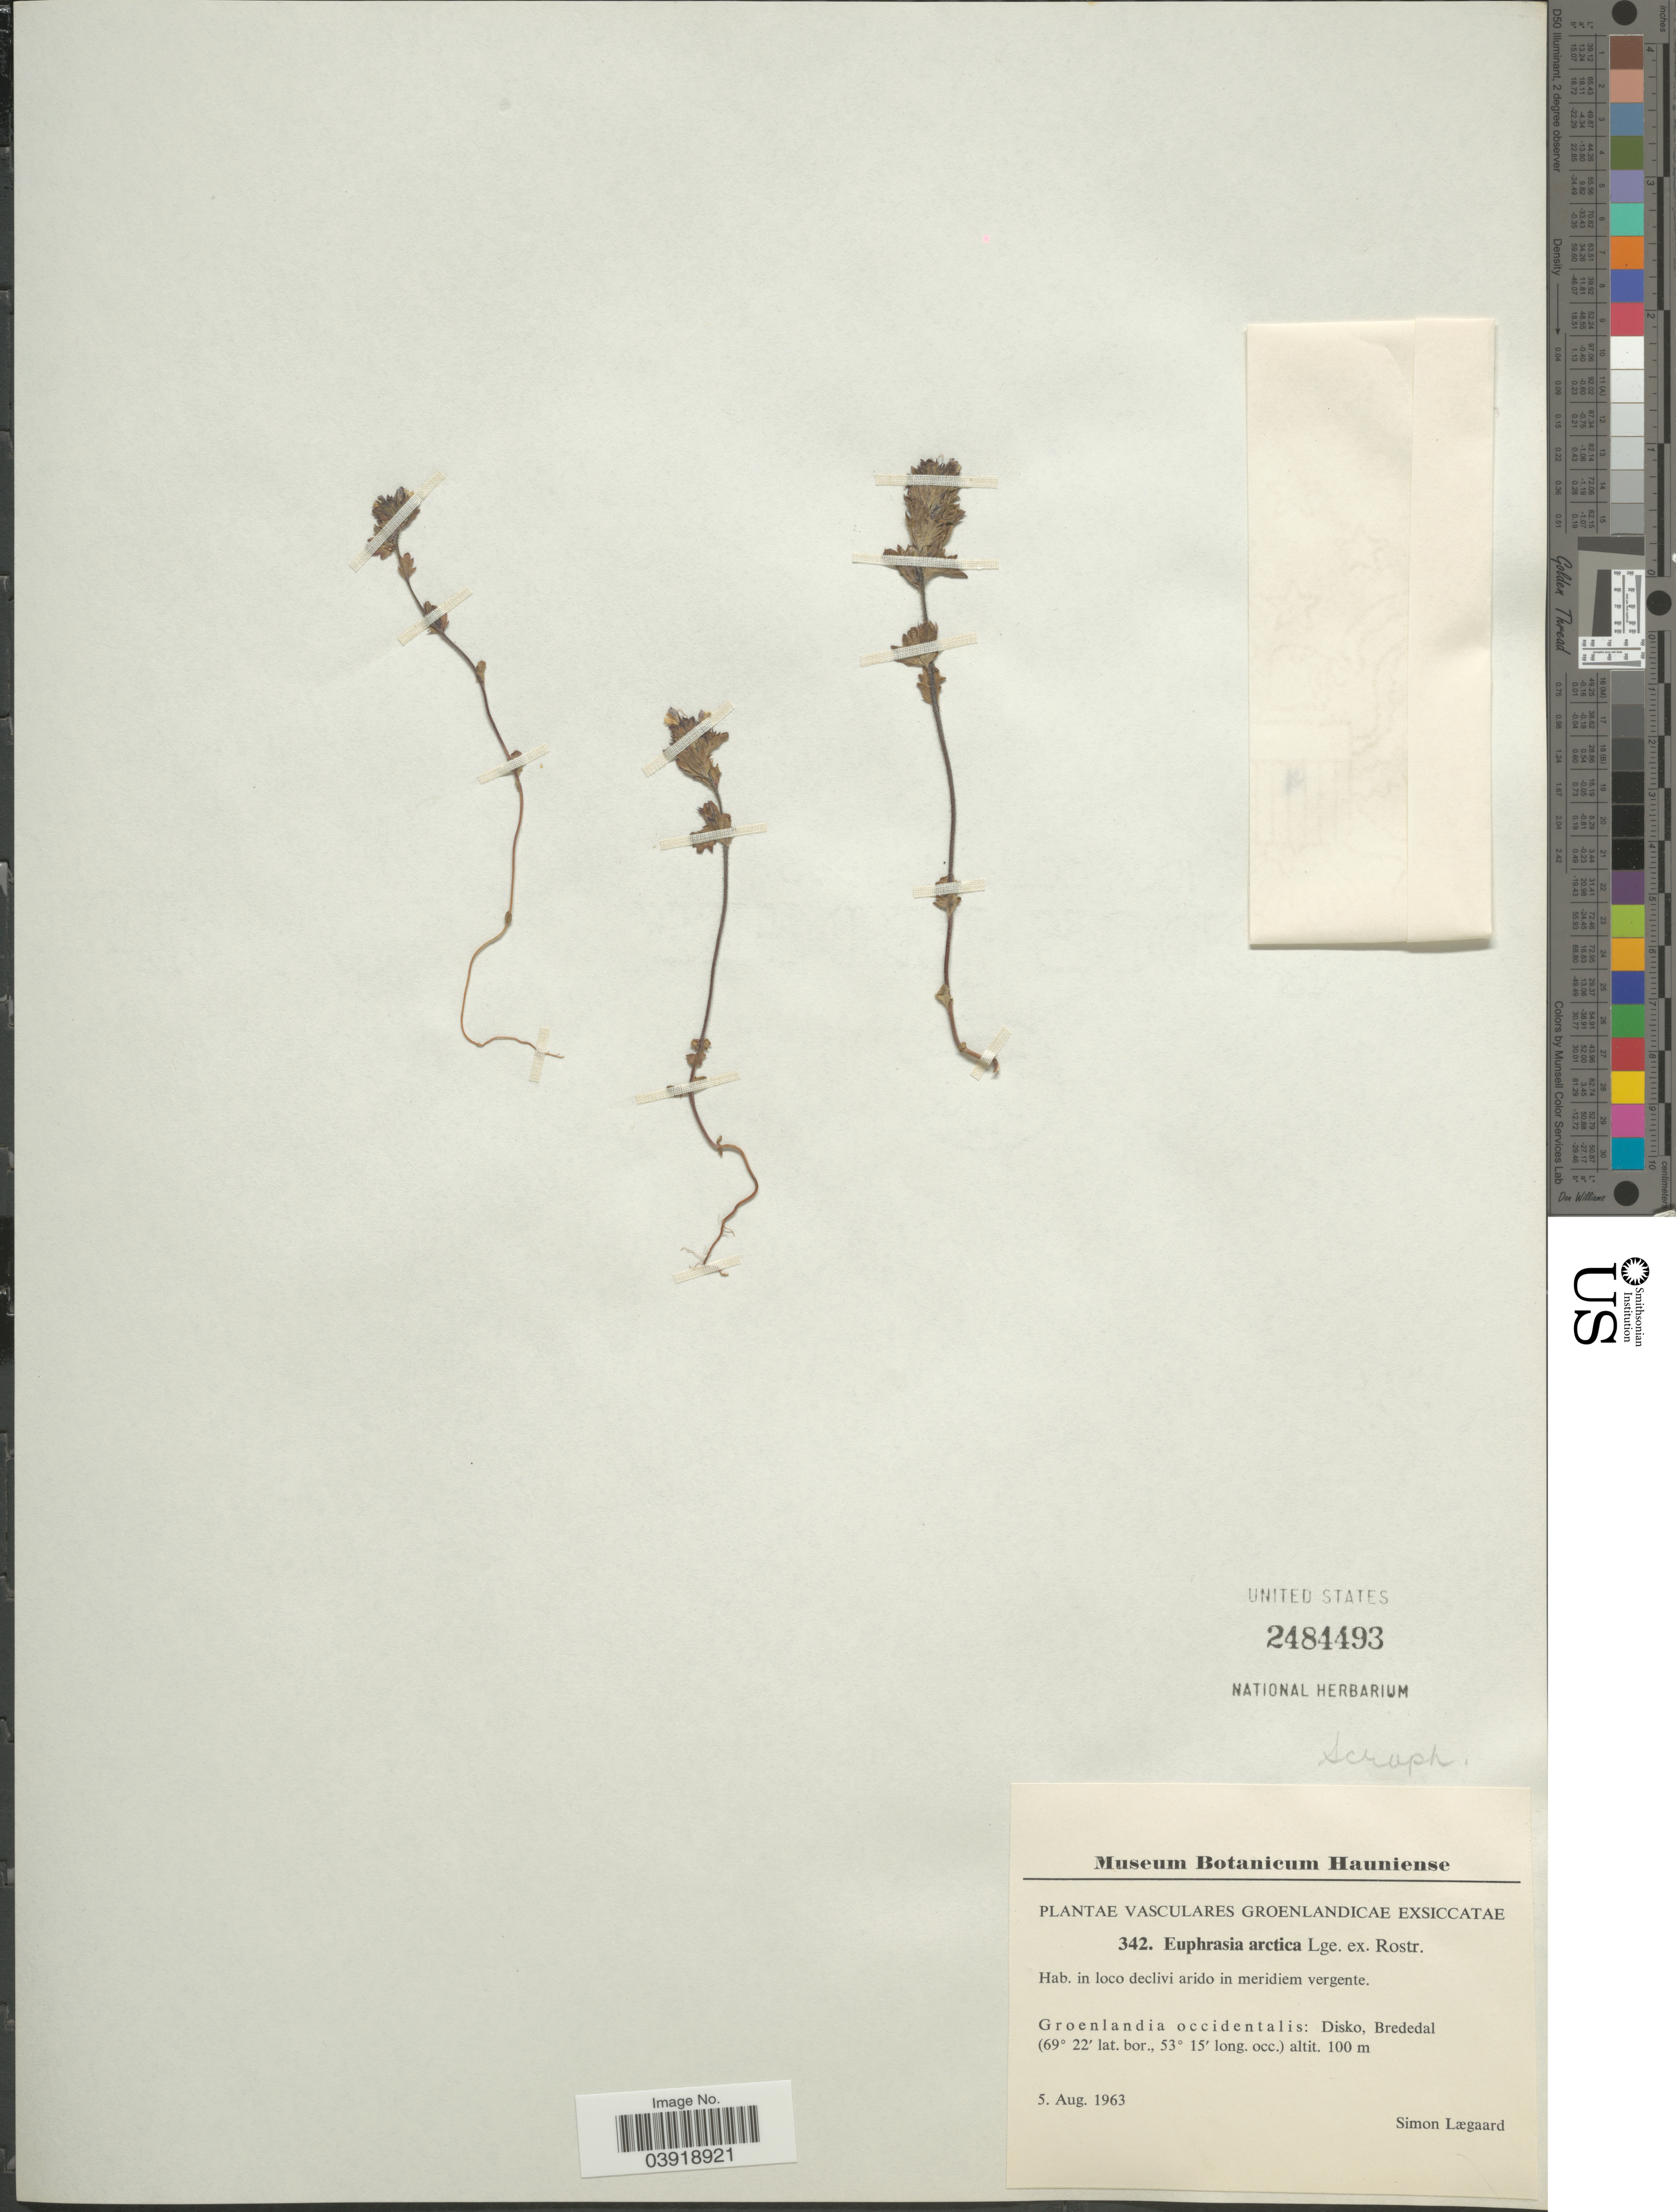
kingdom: Plantae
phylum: Tracheophyta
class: Magnoliopsida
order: Lamiales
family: Orobanchaceae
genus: Euphrasia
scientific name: Euphrasia arctica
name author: Lange ex Rostrup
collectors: S. Lægaard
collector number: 342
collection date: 1963-08-05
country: Greenland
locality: Groenlandia occidentalis: Disko, Brededal.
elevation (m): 100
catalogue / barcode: US 2484493